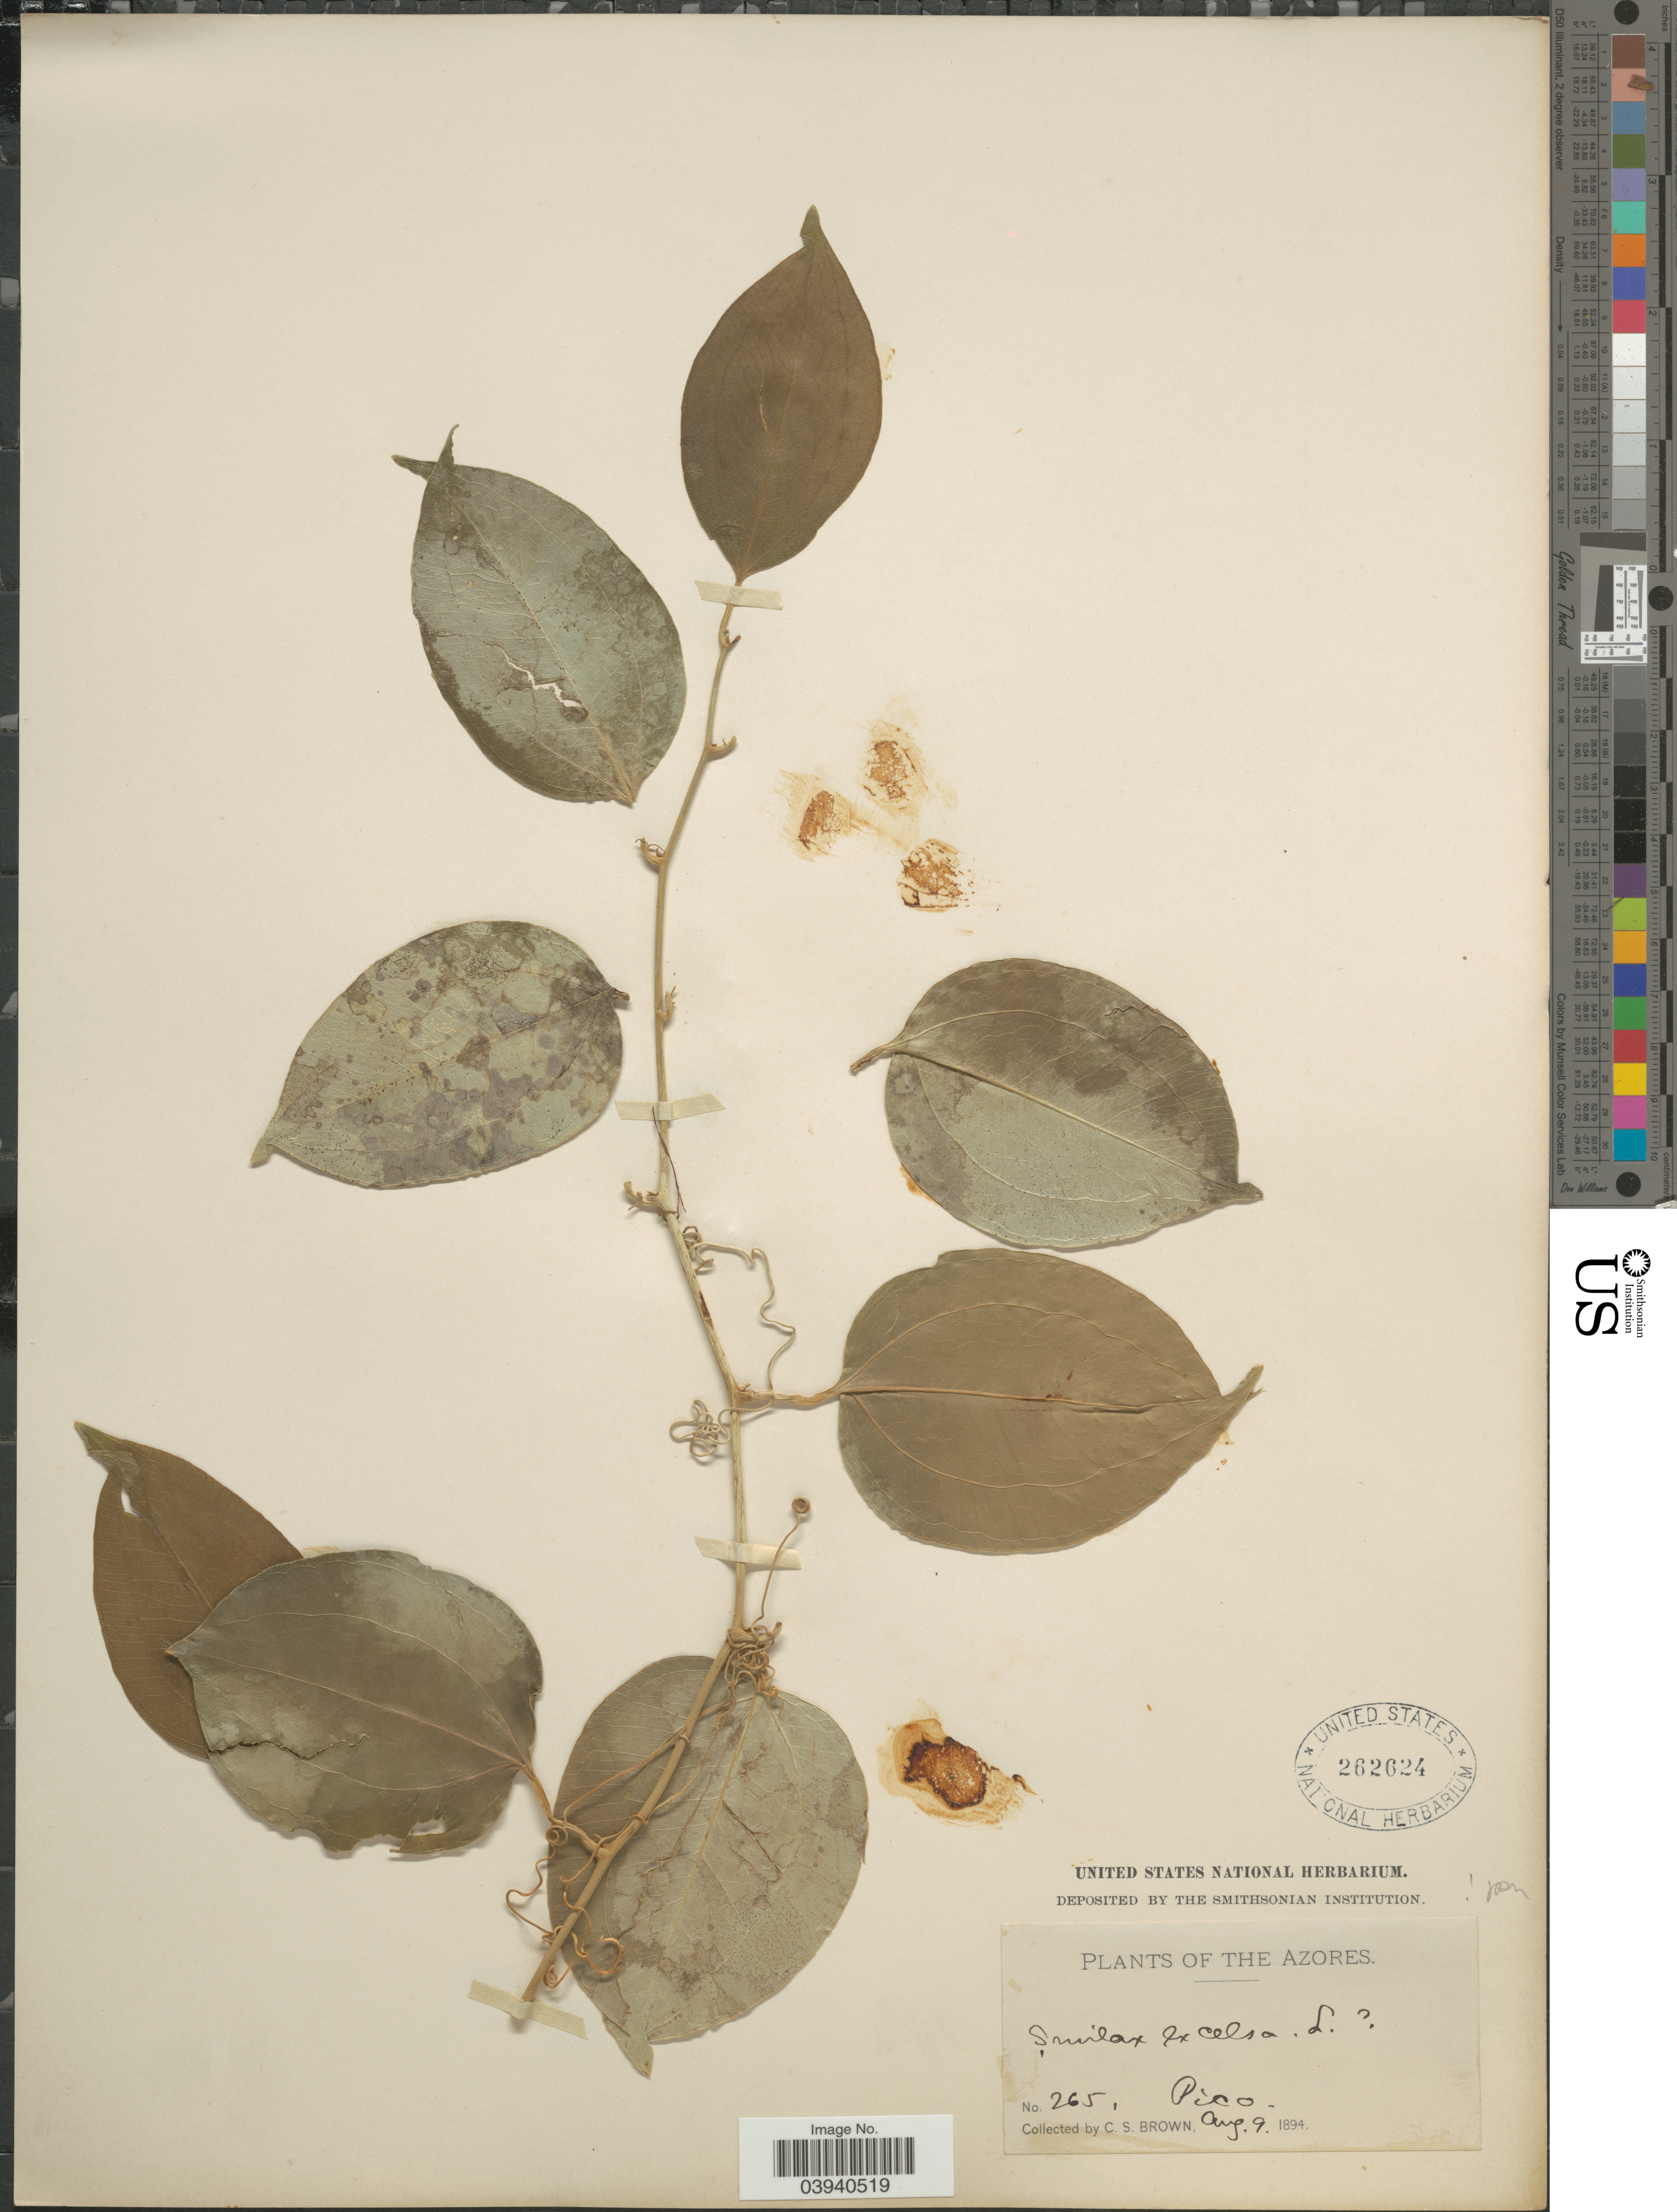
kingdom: Plantae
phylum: Tracheophyta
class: Liliopsida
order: Liliales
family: Smilacaceae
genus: Smilax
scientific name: Smilax excelsa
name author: L.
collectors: C. S. Brown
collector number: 265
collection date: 1894-08-09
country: Portugal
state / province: Azores (Aut. Reg.)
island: Pico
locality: Pico.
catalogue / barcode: US 262624